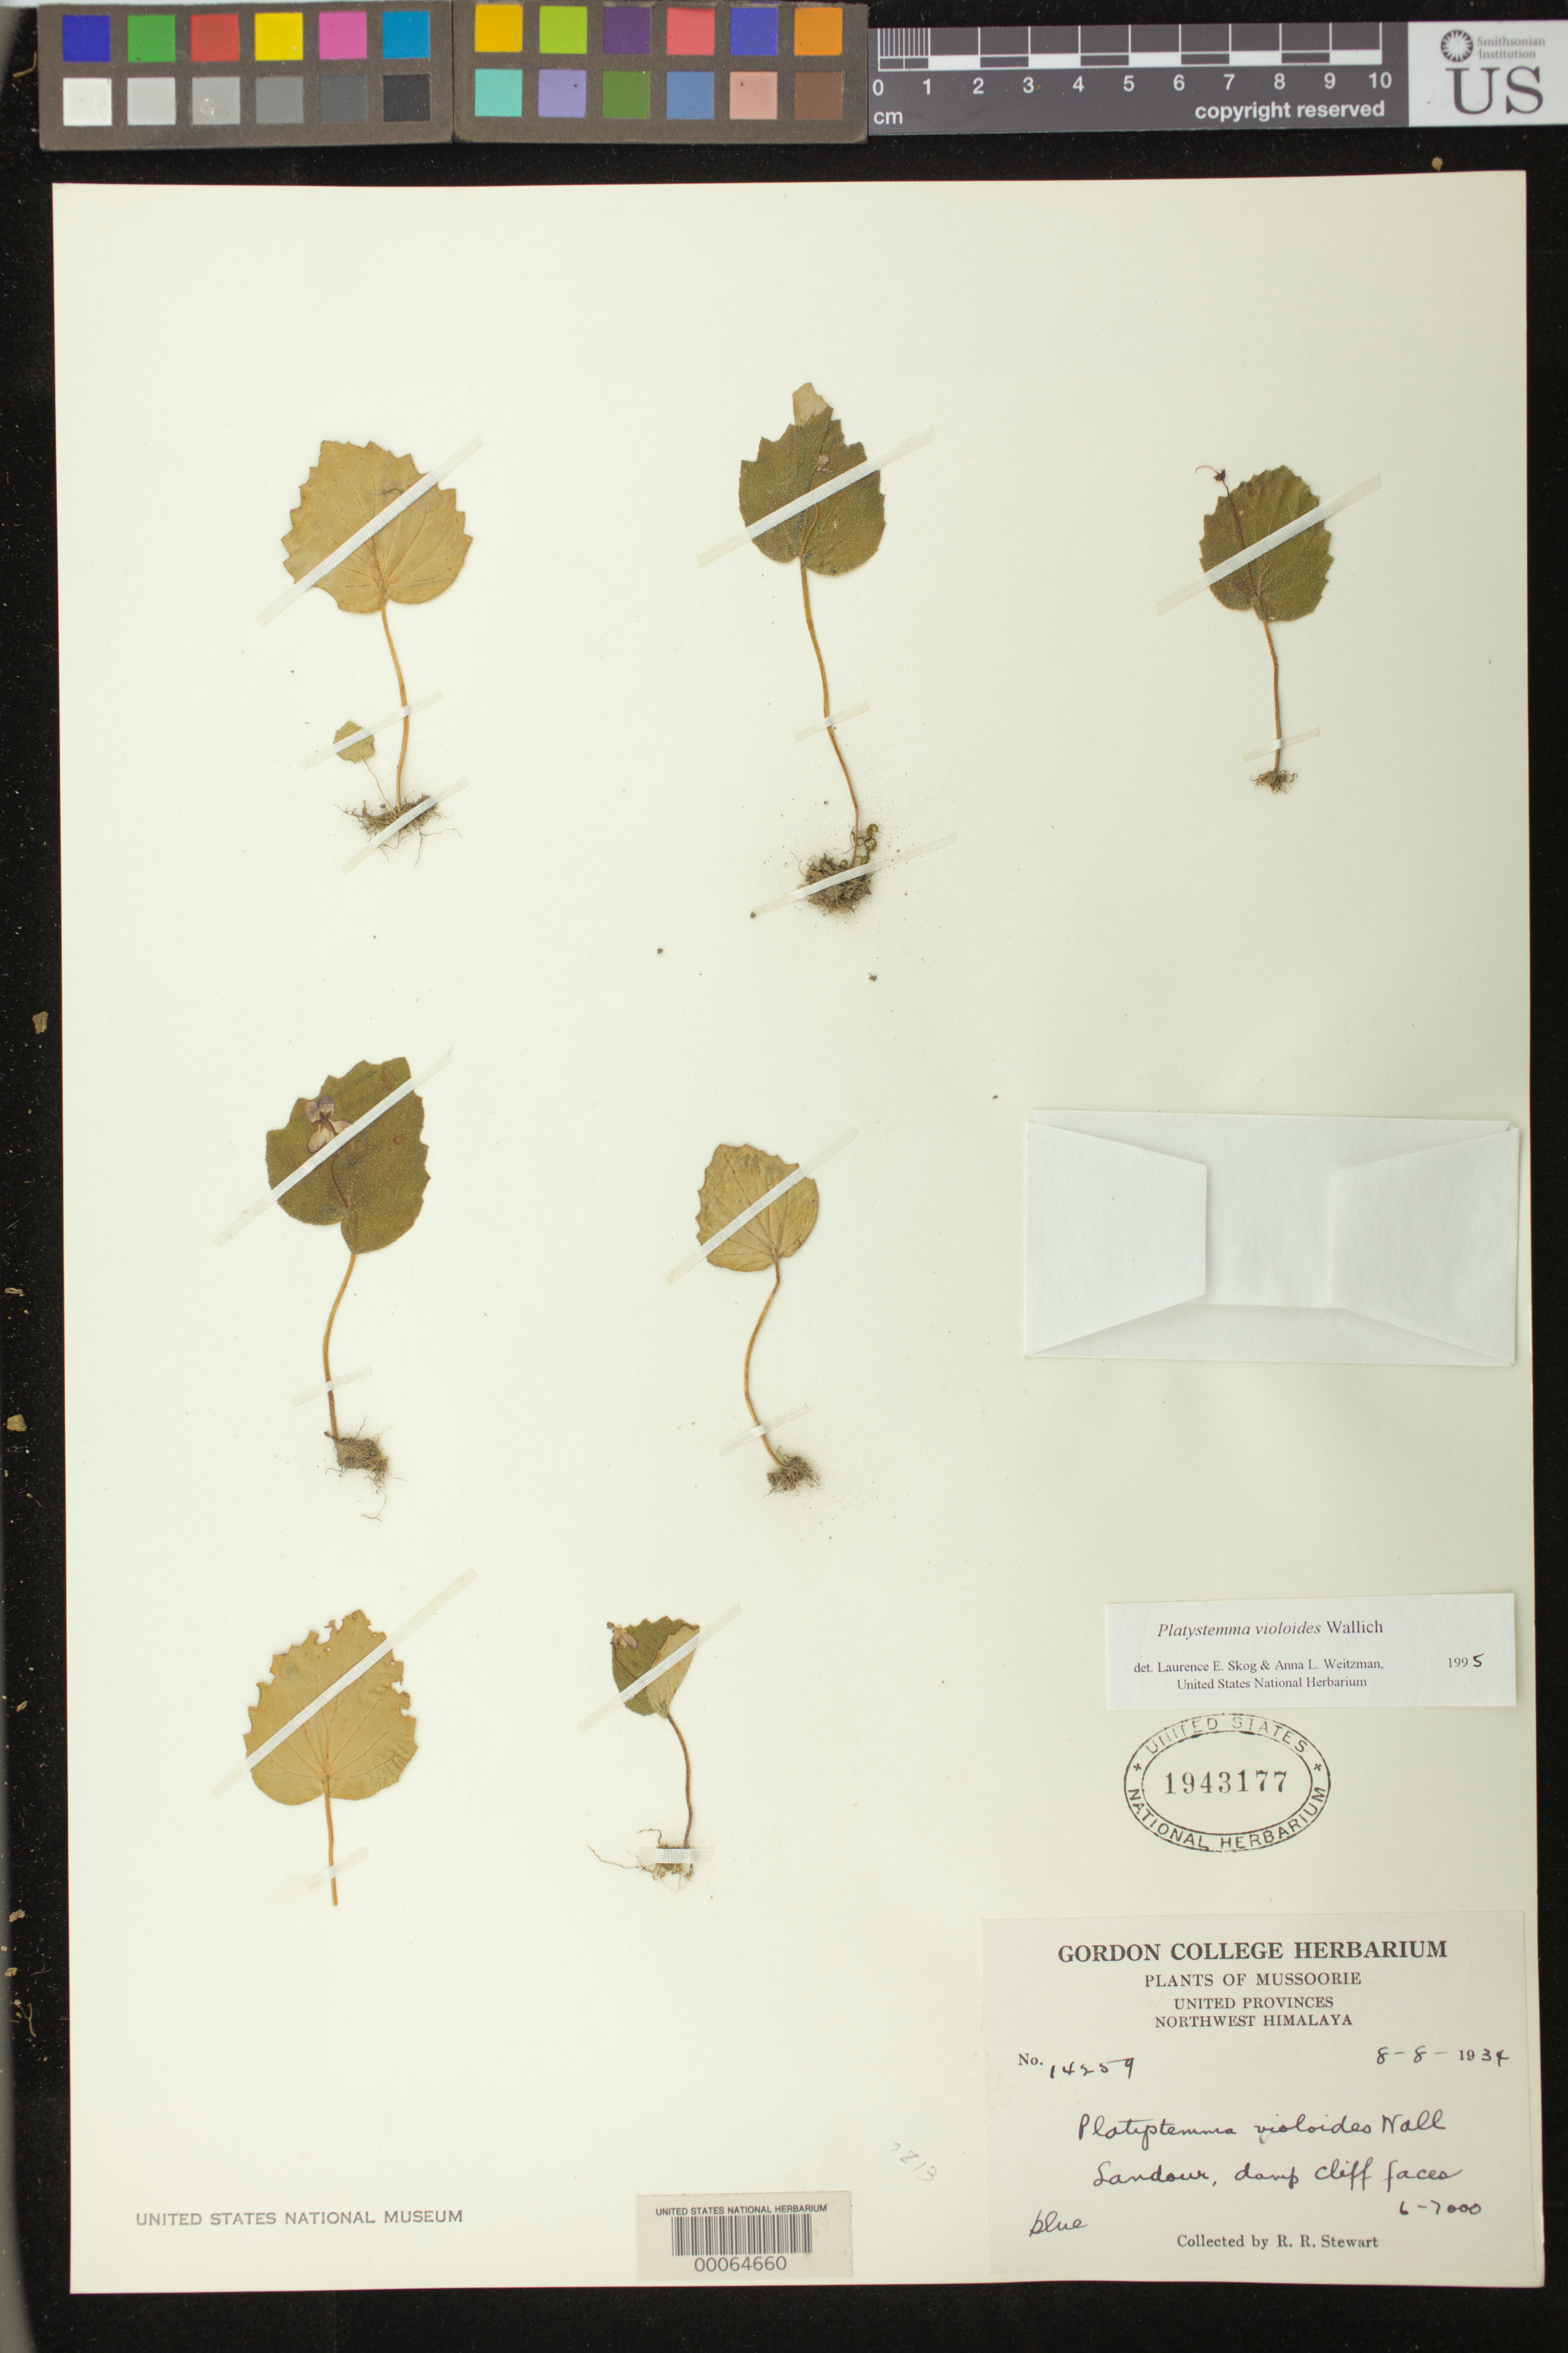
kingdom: Plantae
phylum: Tracheophyta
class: Magnoliopsida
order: Lamiales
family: Gesneriaceae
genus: Platystemma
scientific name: Platystemma violoides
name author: Wall.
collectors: R. R. Stewart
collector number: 14259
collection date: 1934-08-08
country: India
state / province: Uttarakhand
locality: Mussoorie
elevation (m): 1829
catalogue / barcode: US 1943177